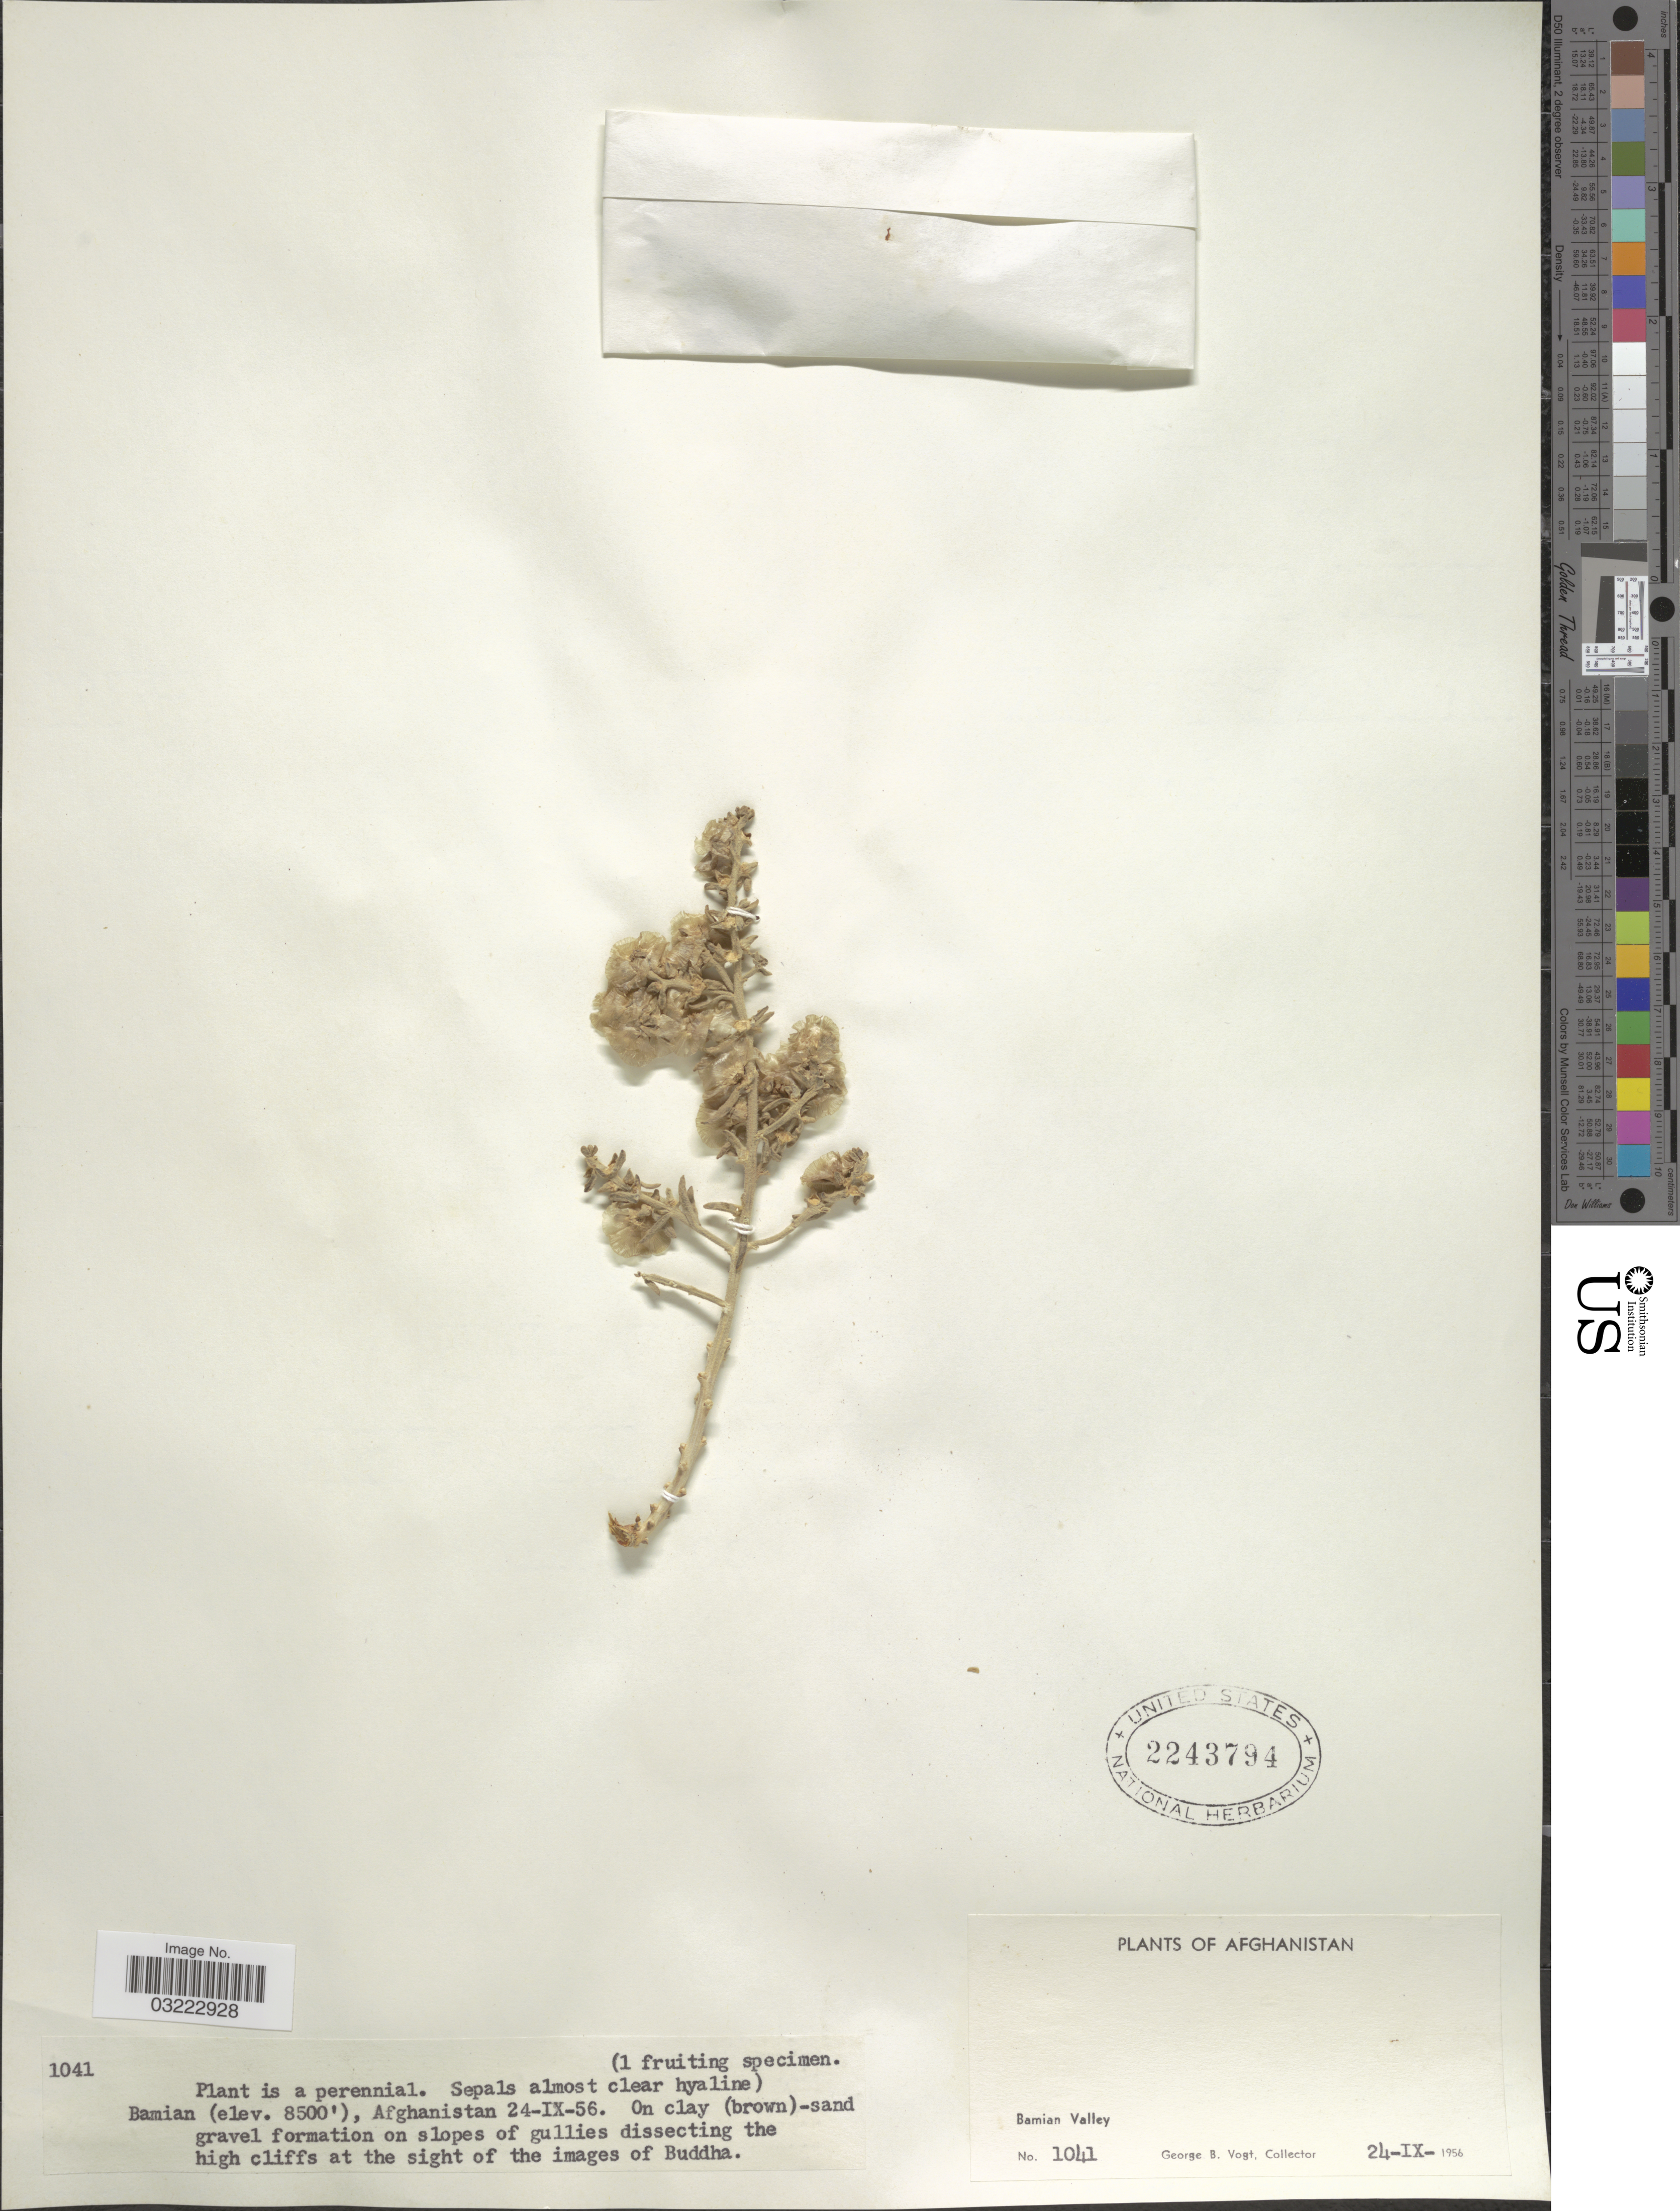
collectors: G. B. Vogt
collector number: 1041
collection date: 1956-09-24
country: Afghanistan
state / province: Bamian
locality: Bamian Valley. Bamian. High cliffs at the sight of the images of Buddha.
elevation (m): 2591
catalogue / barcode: US 2243794